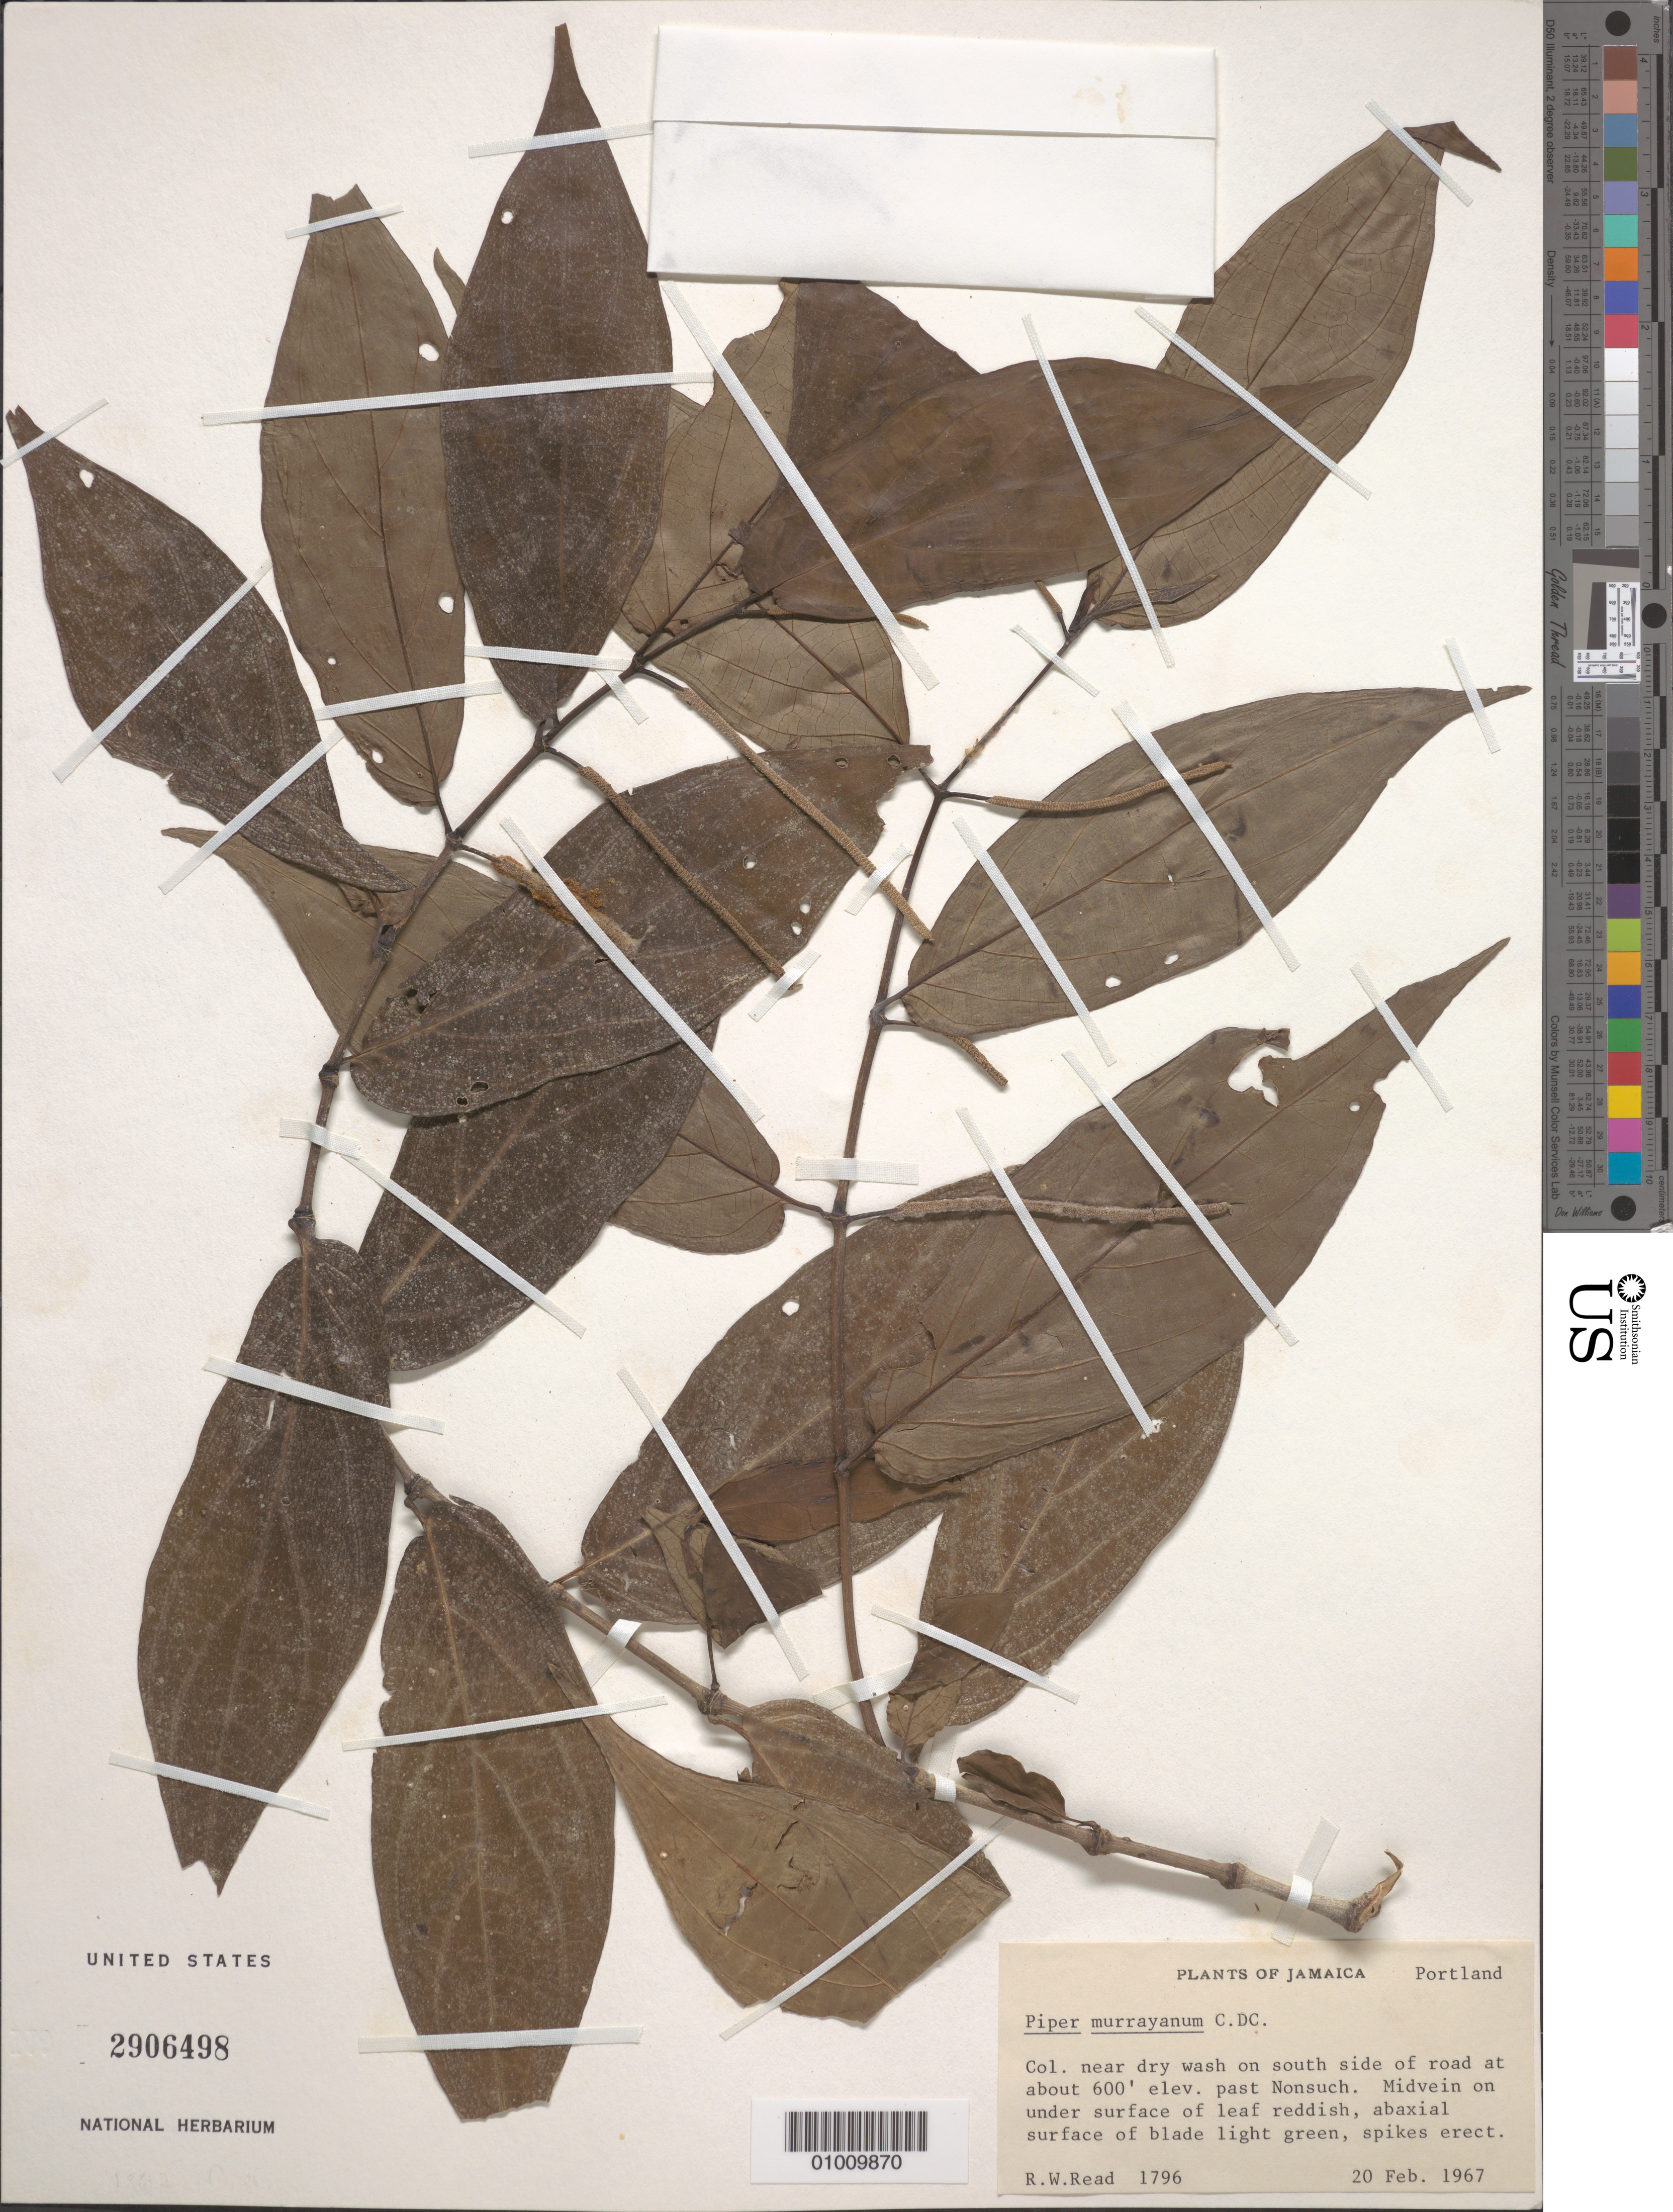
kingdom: Plantae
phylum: Tracheophyta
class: Magnoliopsida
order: Piperales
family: Piperaceae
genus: Piper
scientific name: Piper murrayanum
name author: C. DC.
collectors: R. W. Read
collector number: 1796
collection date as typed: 20 Feb 1967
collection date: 1967-02-20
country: Jamaica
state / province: Portland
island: Jamaica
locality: Col. near dry wash on South side of road at about 600' past Nonsuch.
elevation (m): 183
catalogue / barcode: US 2906498